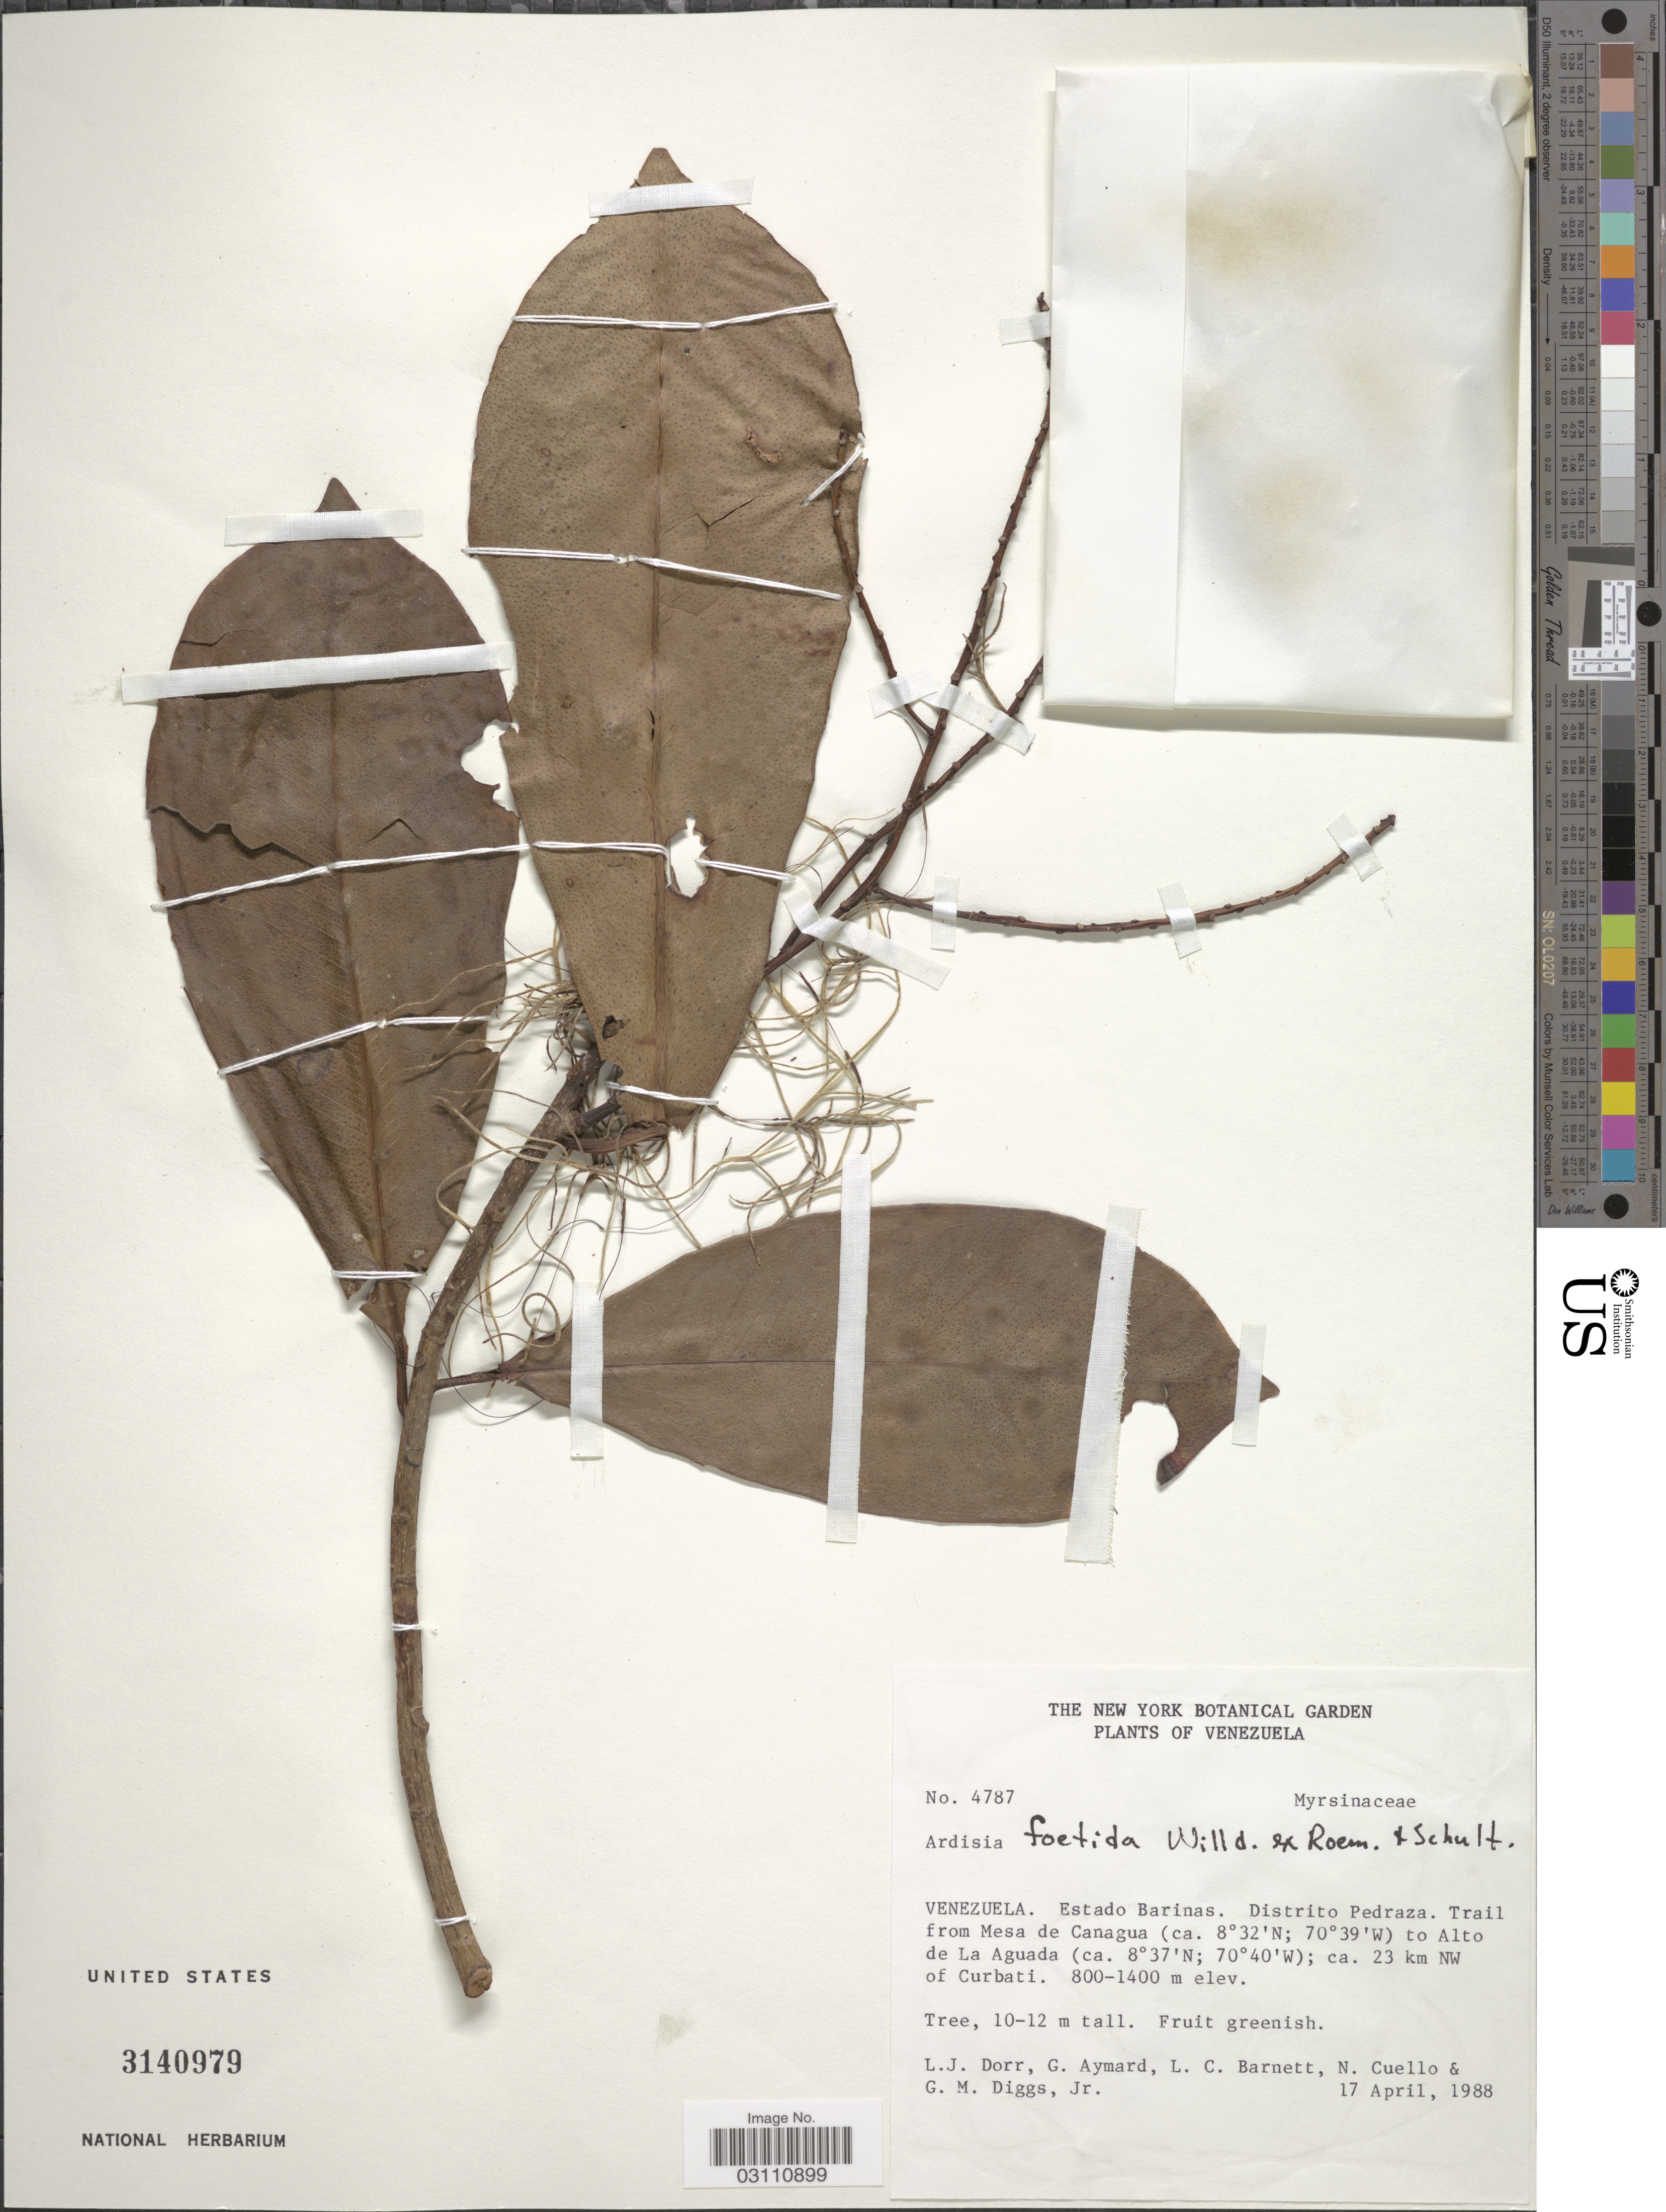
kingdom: Plantae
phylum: Tracheophyta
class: Magnoliopsida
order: Ericales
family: Primulaceae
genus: Ardisia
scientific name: Ardisia foetida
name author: Willd. ex Roem. & Schult.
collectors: L. J. Dorr, G. A. Aymard, L. C. Barnett, N. L. Cuello & G. Diggs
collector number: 4787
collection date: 1988-04-17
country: Venezuela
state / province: Barinas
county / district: Pedraza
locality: Trail from Mesa de Canagua to Alto de La Aguada; ca. 23 km NW of Curbati.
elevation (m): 800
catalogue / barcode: US 3140979